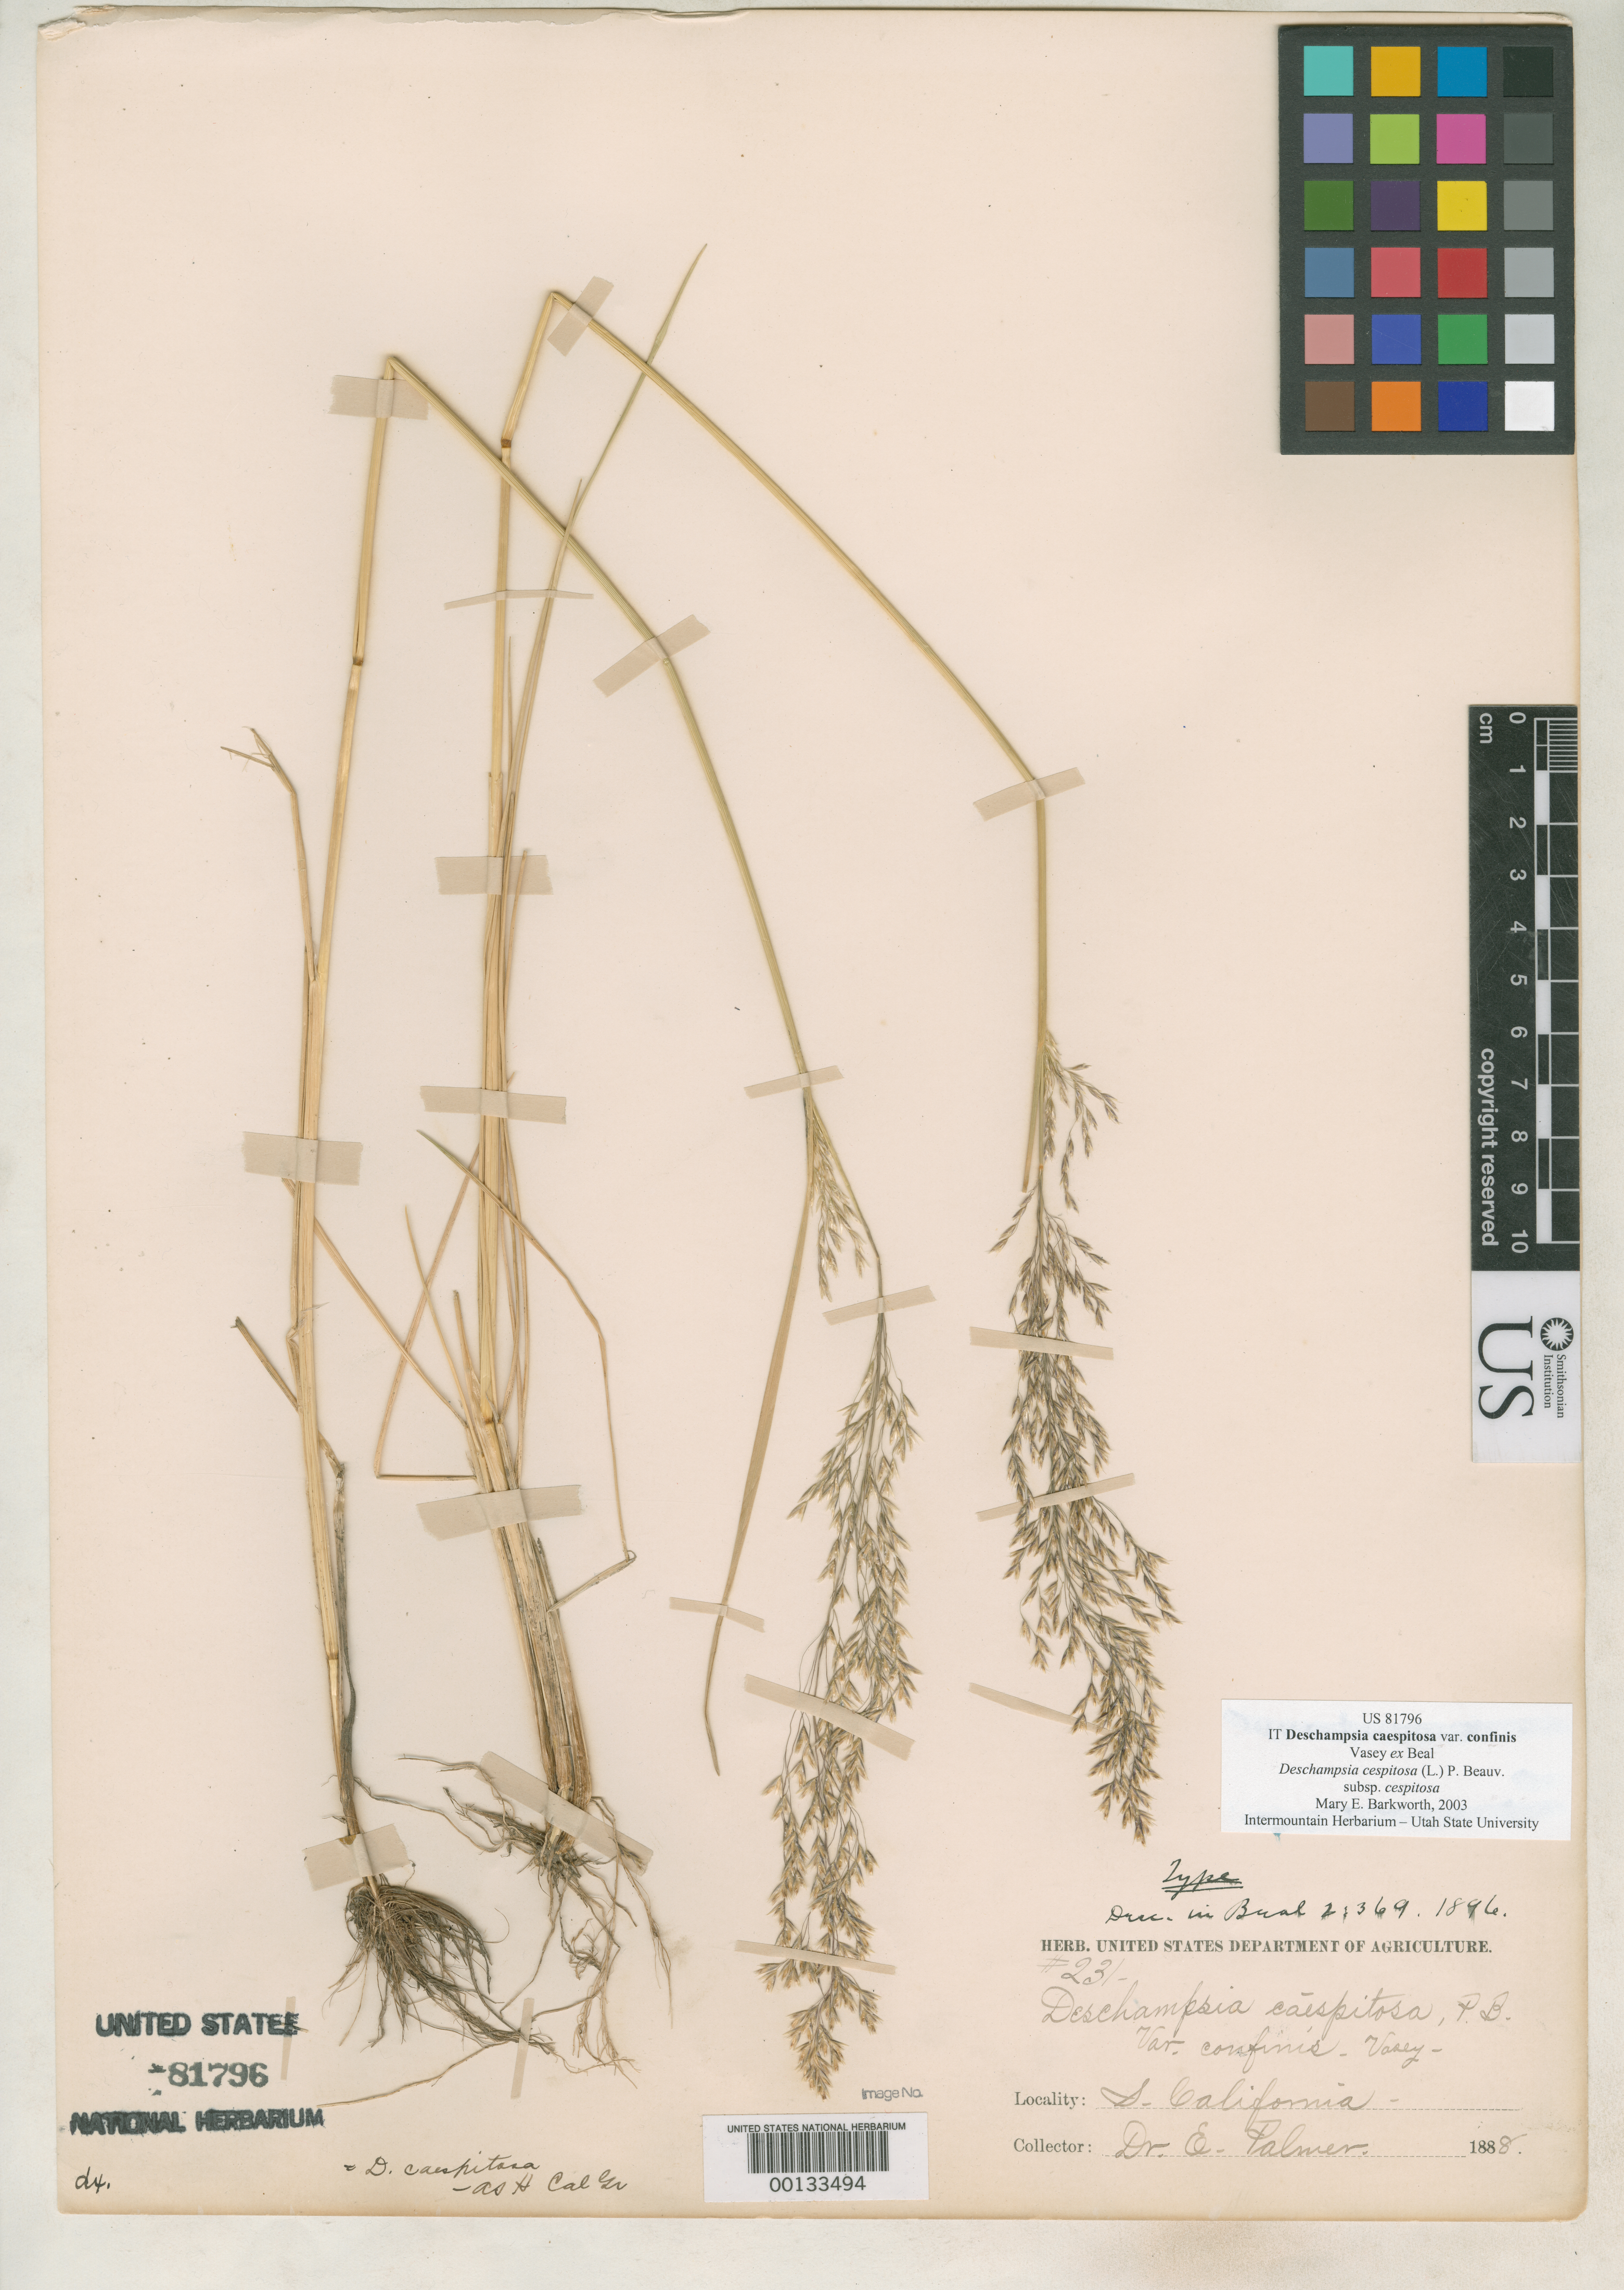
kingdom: Plantae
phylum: Tracheophyta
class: Liliopsida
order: Poales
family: Poaceae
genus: Deschampsia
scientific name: Deschampsia cespitosa var. confinis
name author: Vasey ex W.J. Beal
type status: Isotype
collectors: E. Palmer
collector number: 231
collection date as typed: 1888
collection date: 1888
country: United States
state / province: California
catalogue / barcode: US 81796